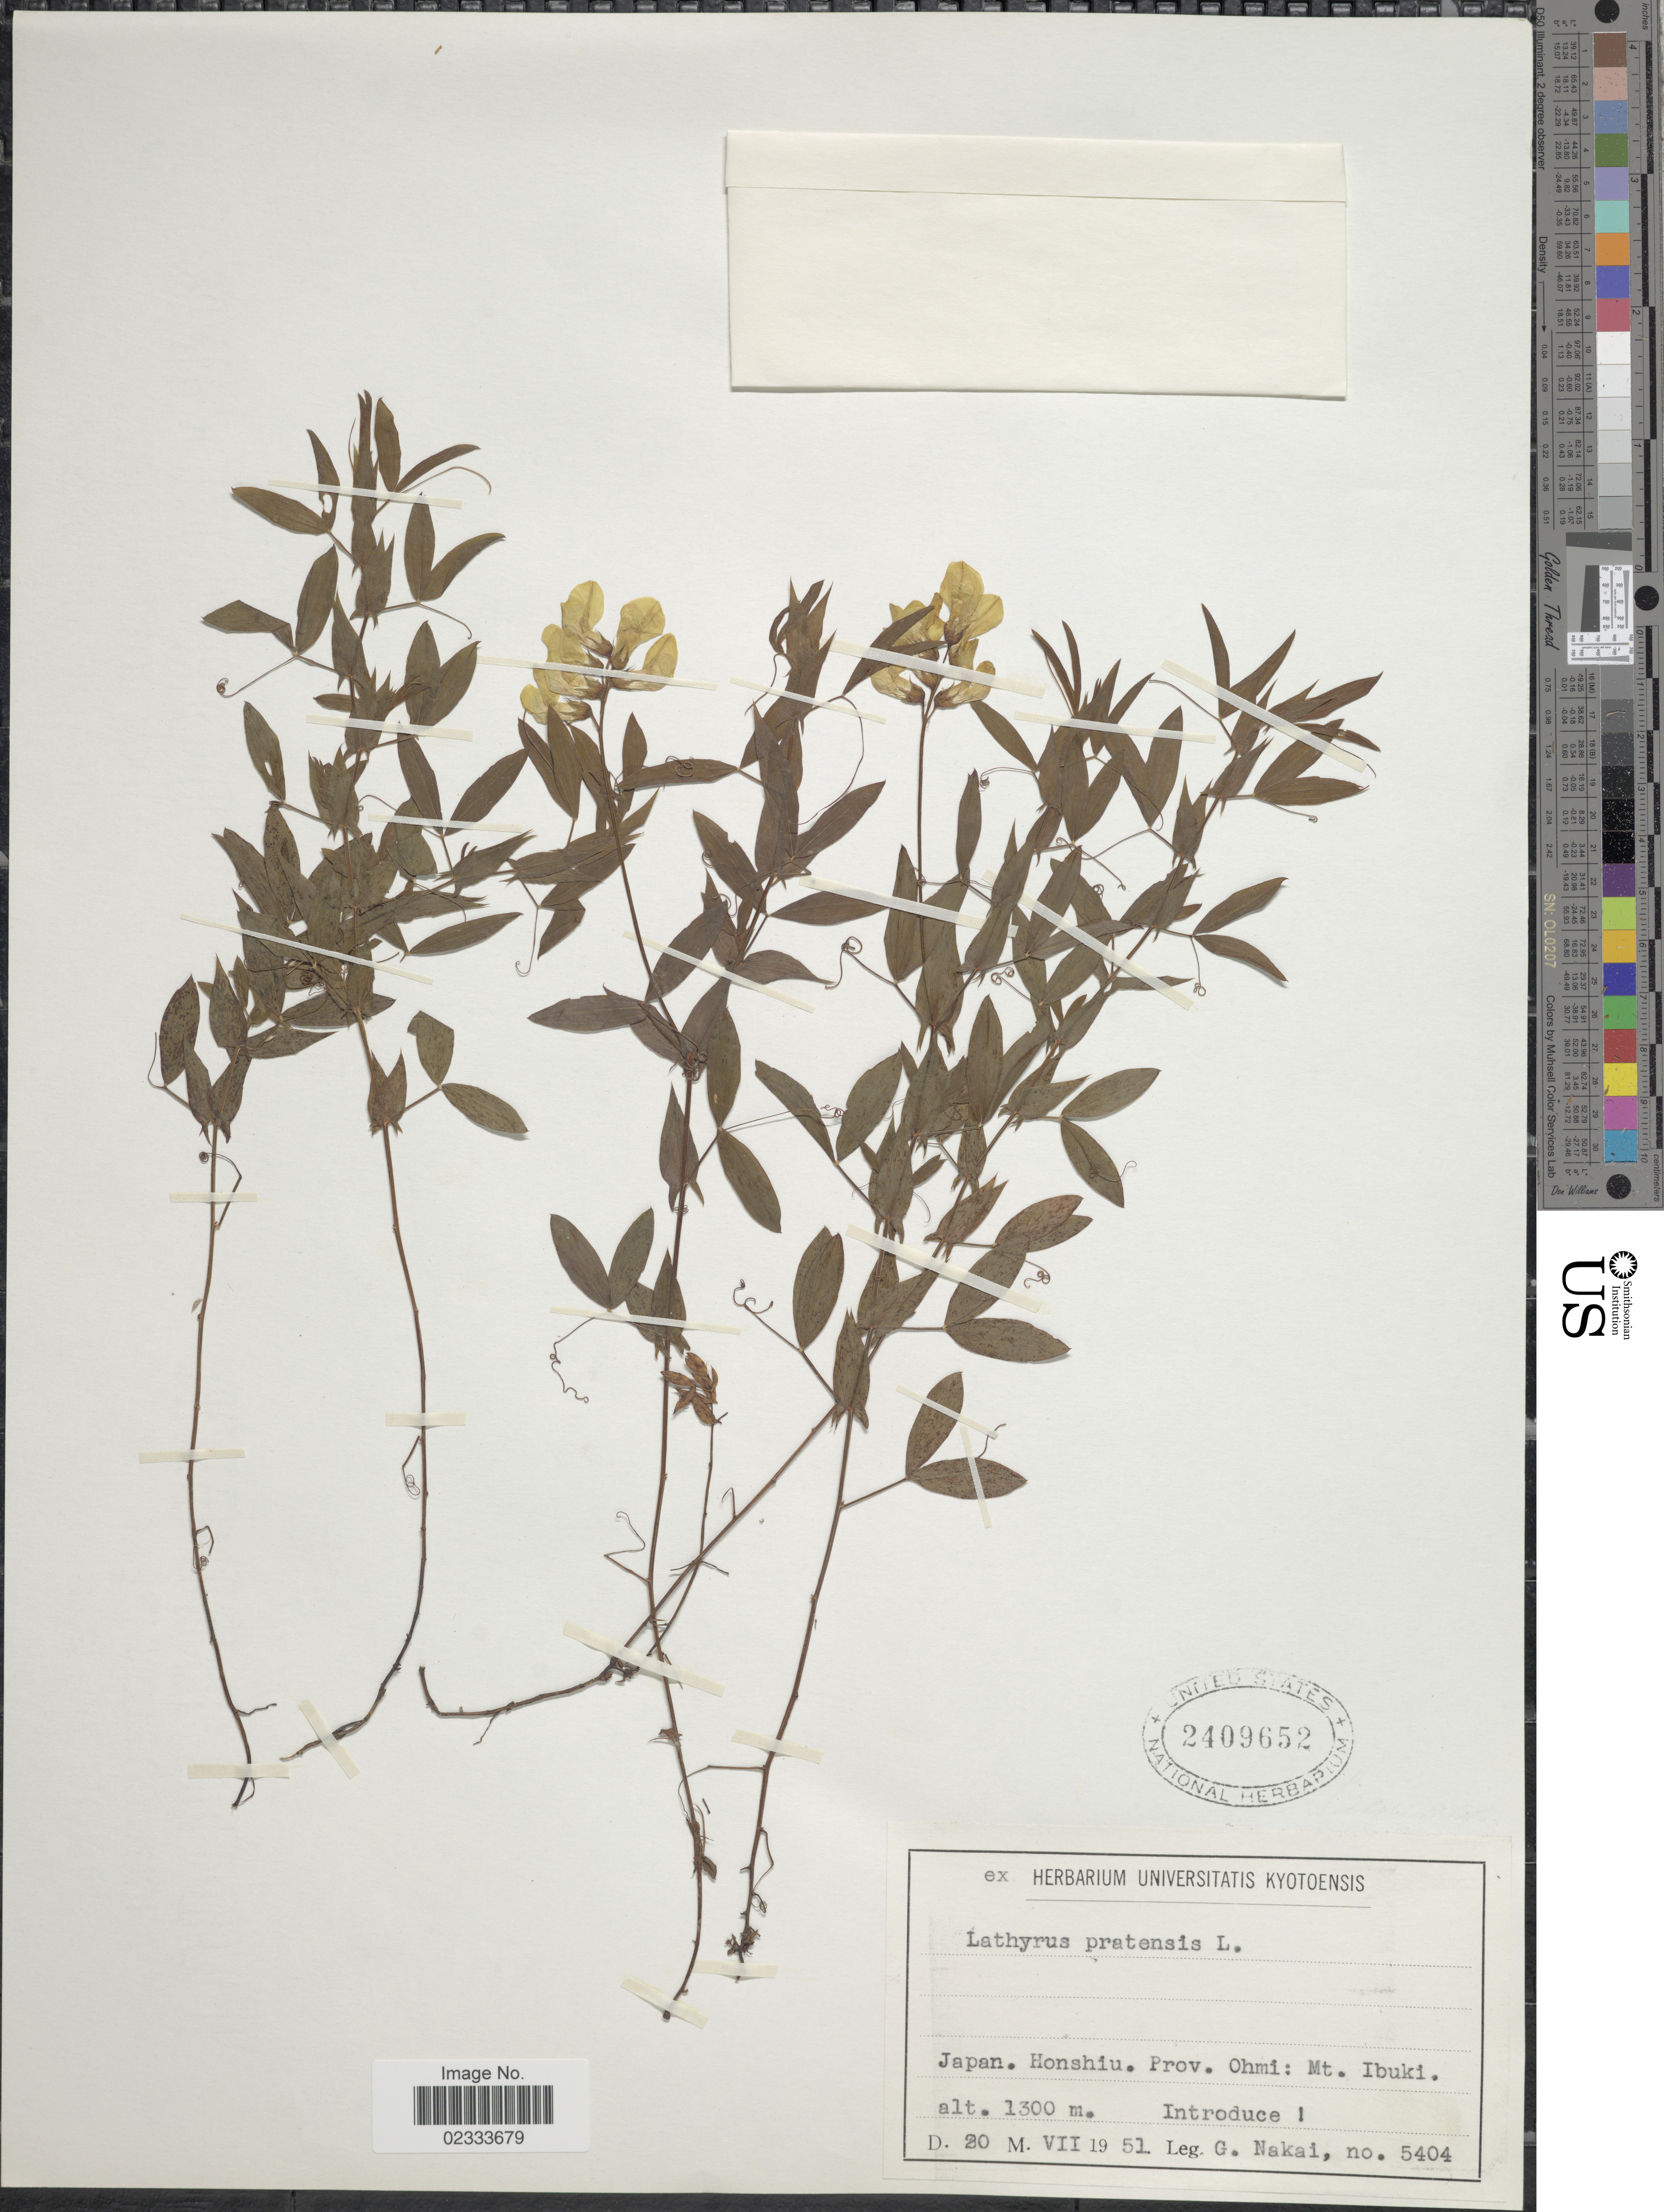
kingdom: Plantae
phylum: Tracheophyta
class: Magnoliopsida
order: Fabales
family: Fabaceae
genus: Lathyrus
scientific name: Lathyrus pratensis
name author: L.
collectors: G. Nakai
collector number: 5404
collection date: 1951-07-20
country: Japan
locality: Honshiu, Prov. Ohmi: Mt. Ibuki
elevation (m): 1300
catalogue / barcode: US 2409652